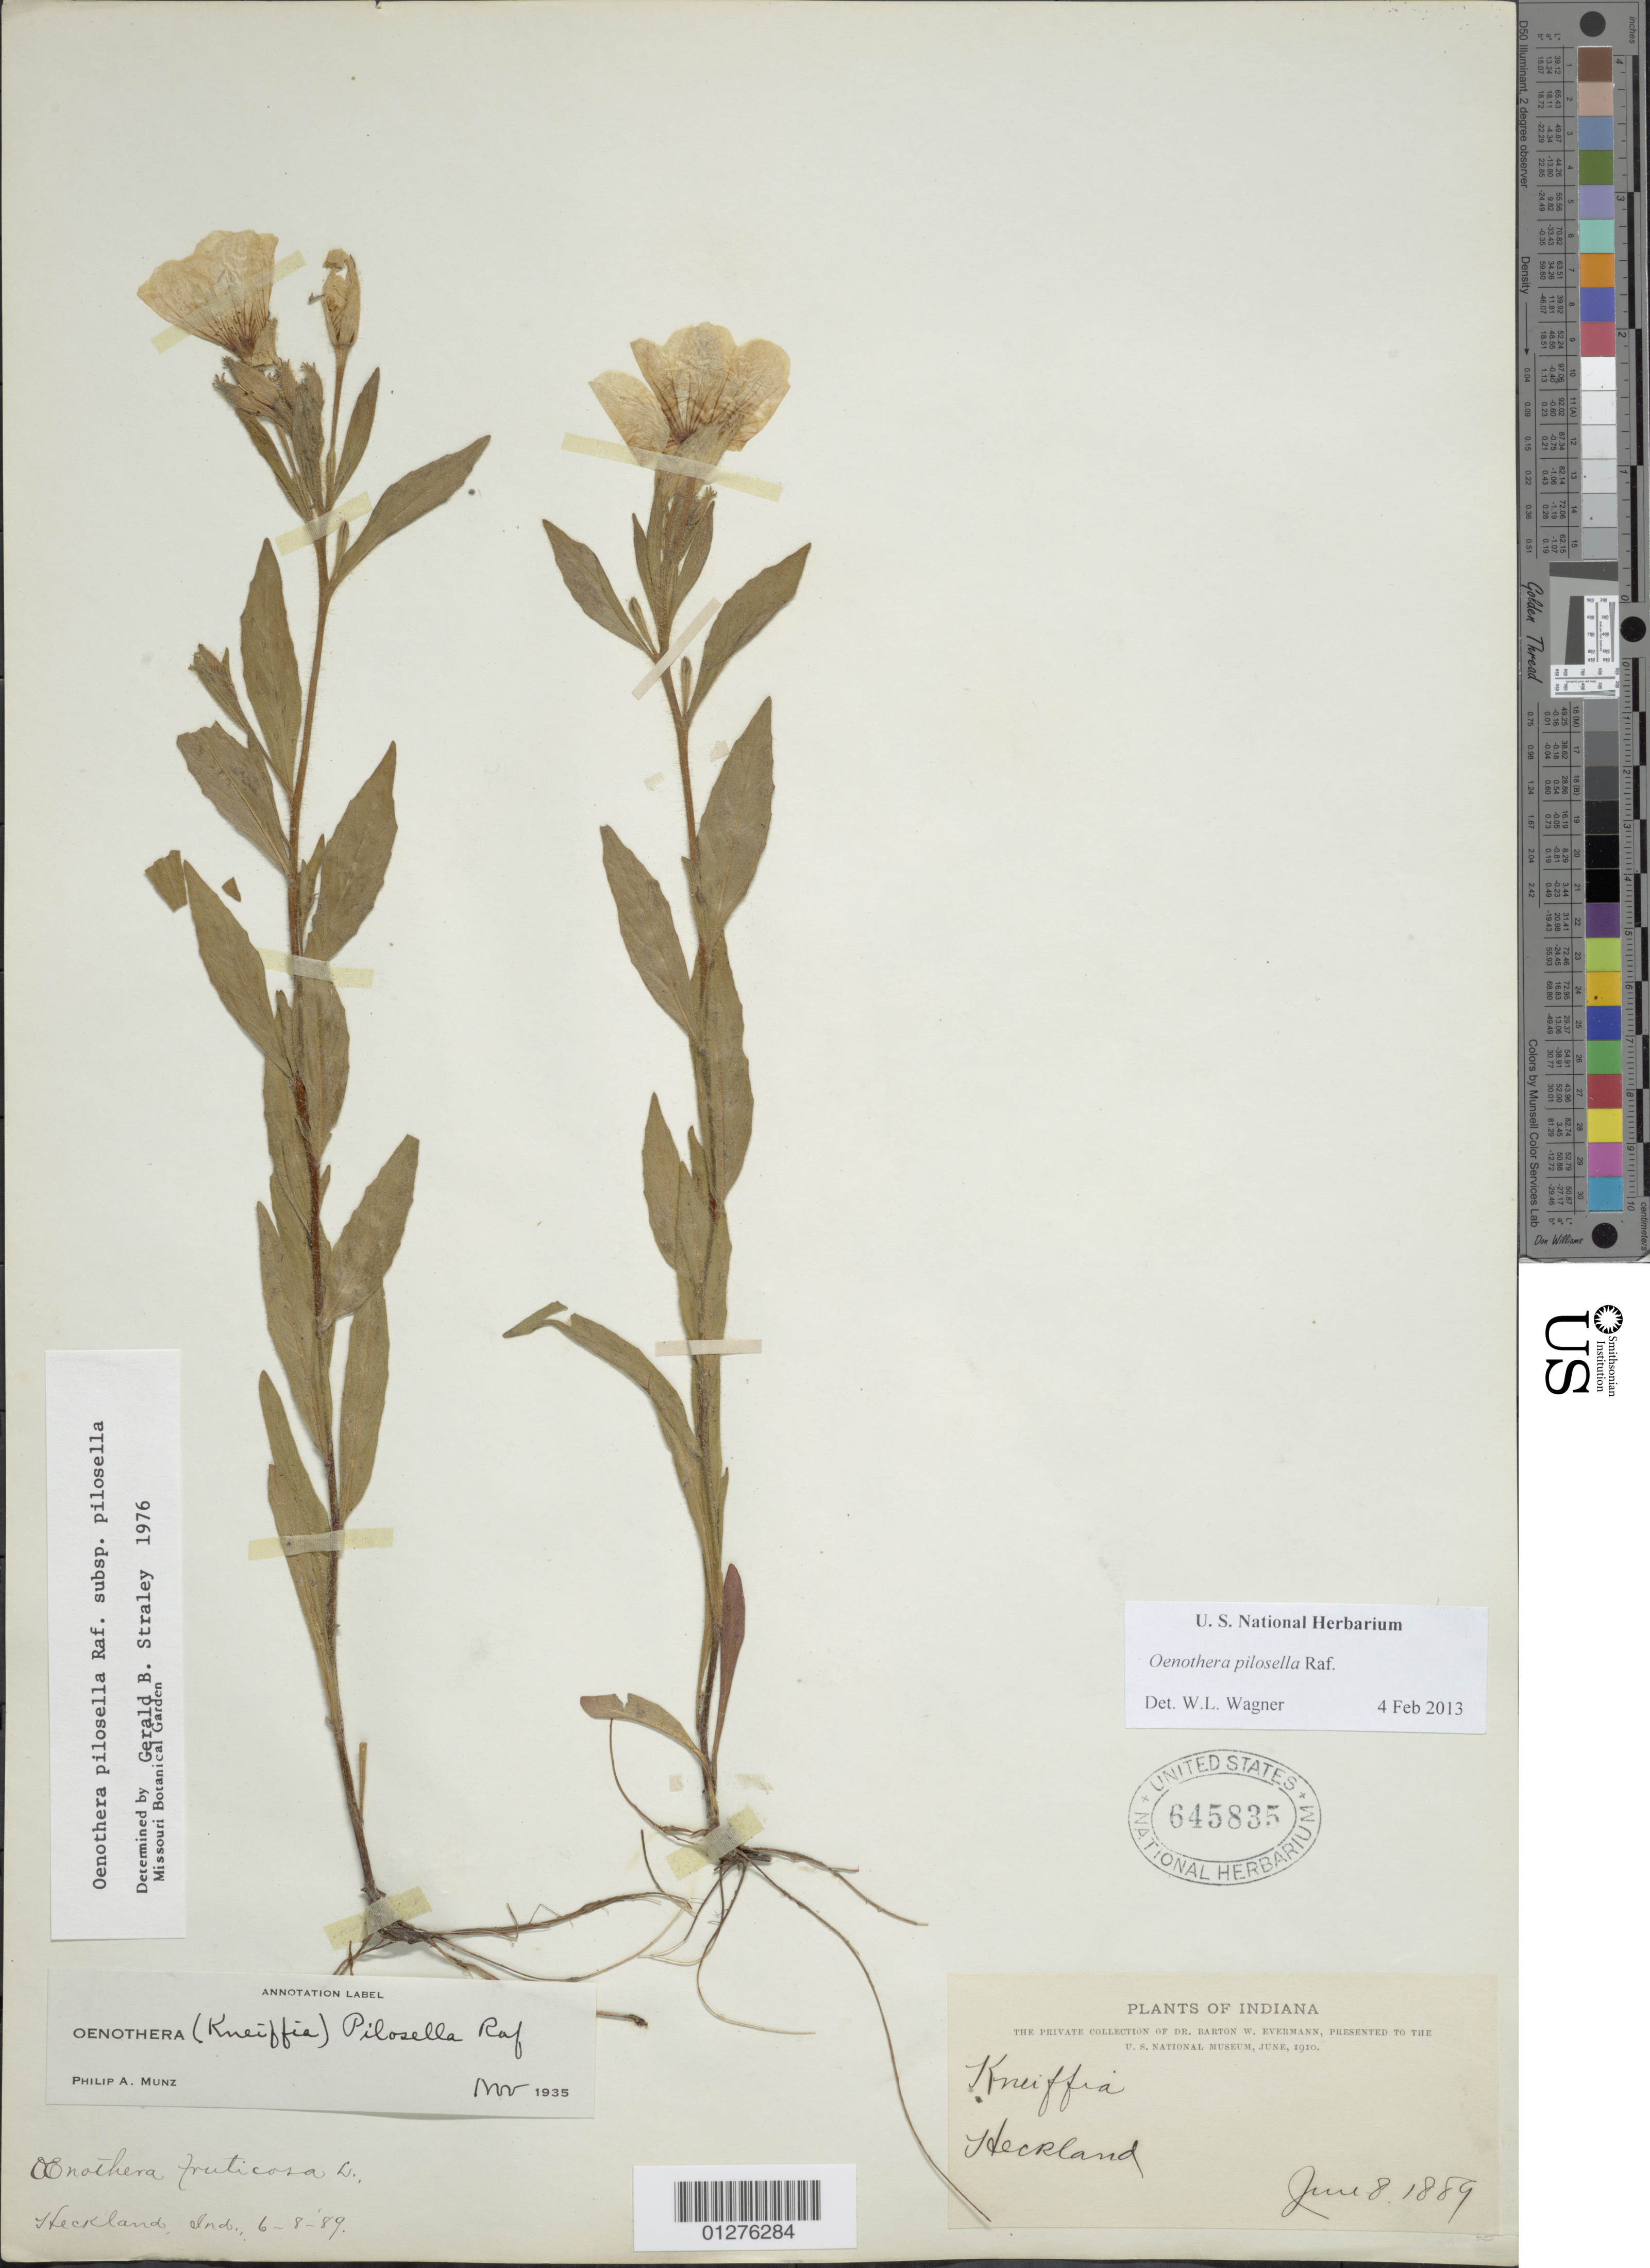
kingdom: Plantae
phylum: Tracheophyta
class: Magnoliopsida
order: Myrtales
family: Onagraceae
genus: Oenothera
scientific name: Oenothera pilosella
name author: Raf.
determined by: Wagner, W. L., (BOT), Smithsonian Institution - National Museum of Natural History (UNITED STATES)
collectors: B. W. Evermann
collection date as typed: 08 Jun 1889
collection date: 1889-06-08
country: United States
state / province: Indiana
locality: Heckland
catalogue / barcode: US 645835